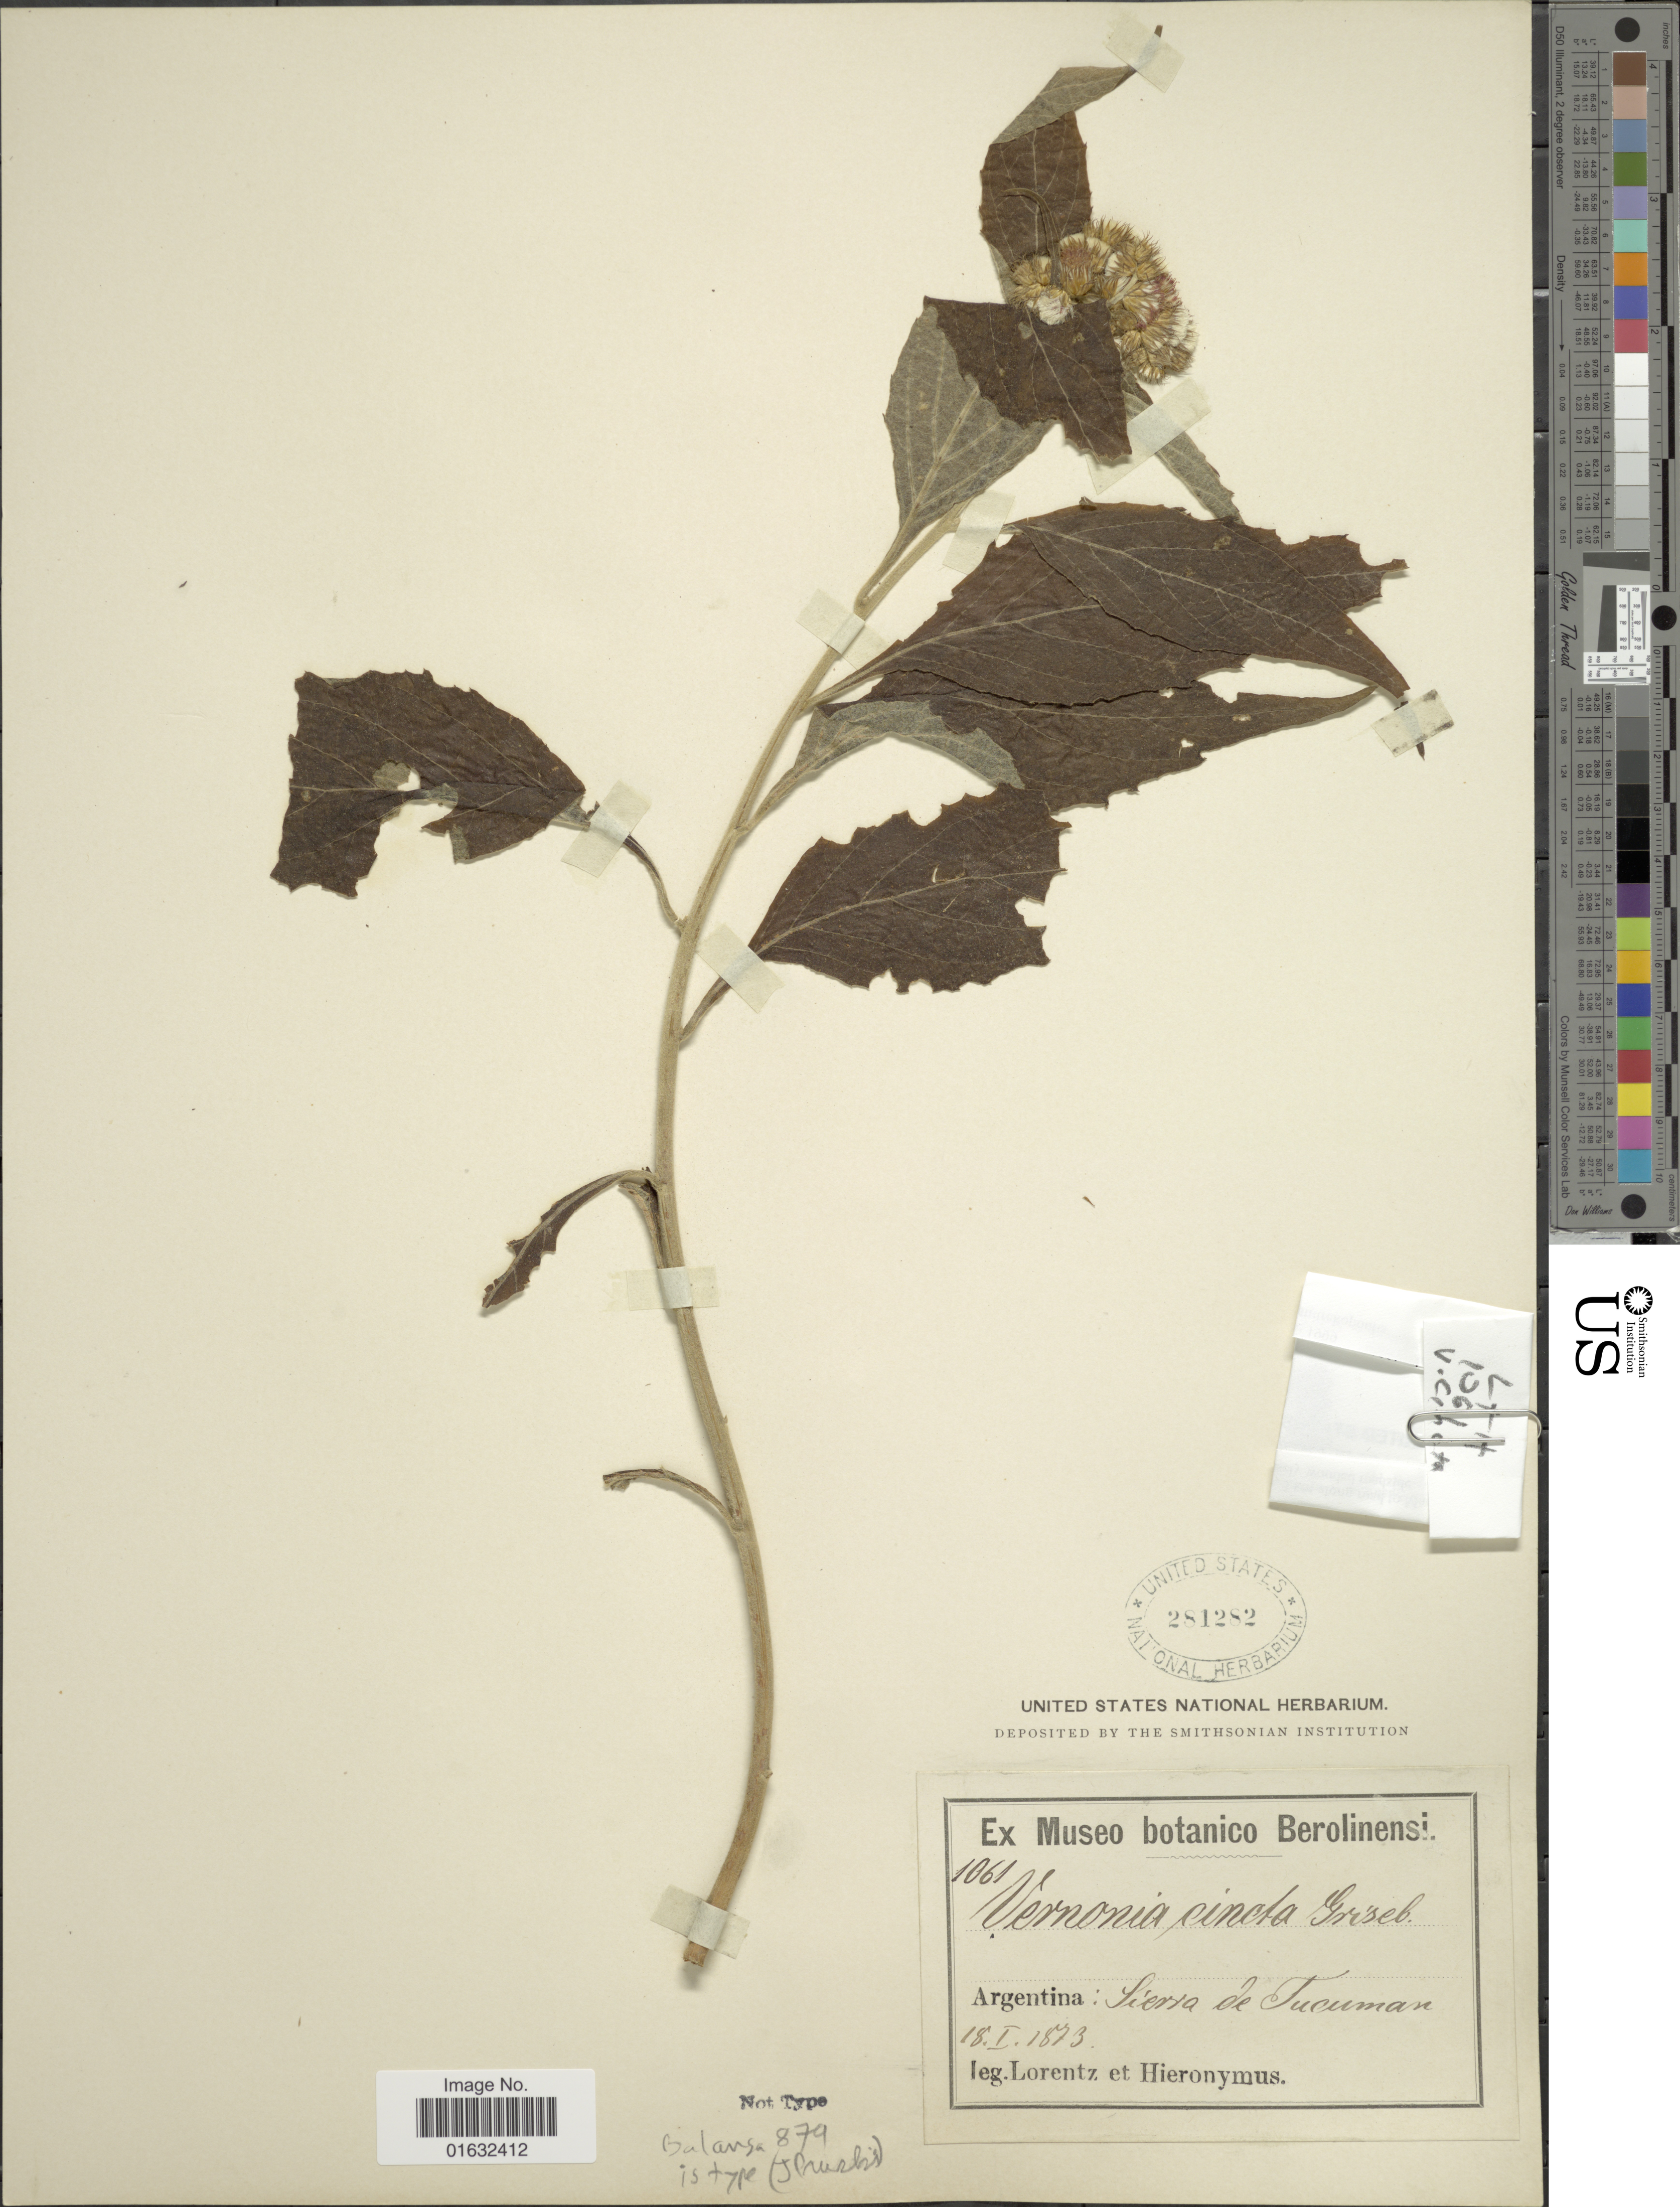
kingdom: Plantae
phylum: Tracheophyta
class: Magnoliopsida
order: Asterales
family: Asteraceae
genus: Cyrtocymura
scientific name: Cyrtocymura cincta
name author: (Griseb.) H. Rob.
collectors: -. Lorentz & -. Hieronymus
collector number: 1061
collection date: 1873-01-18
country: Argentina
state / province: Tucuman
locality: Sierra de Tucuman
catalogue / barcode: US 281282